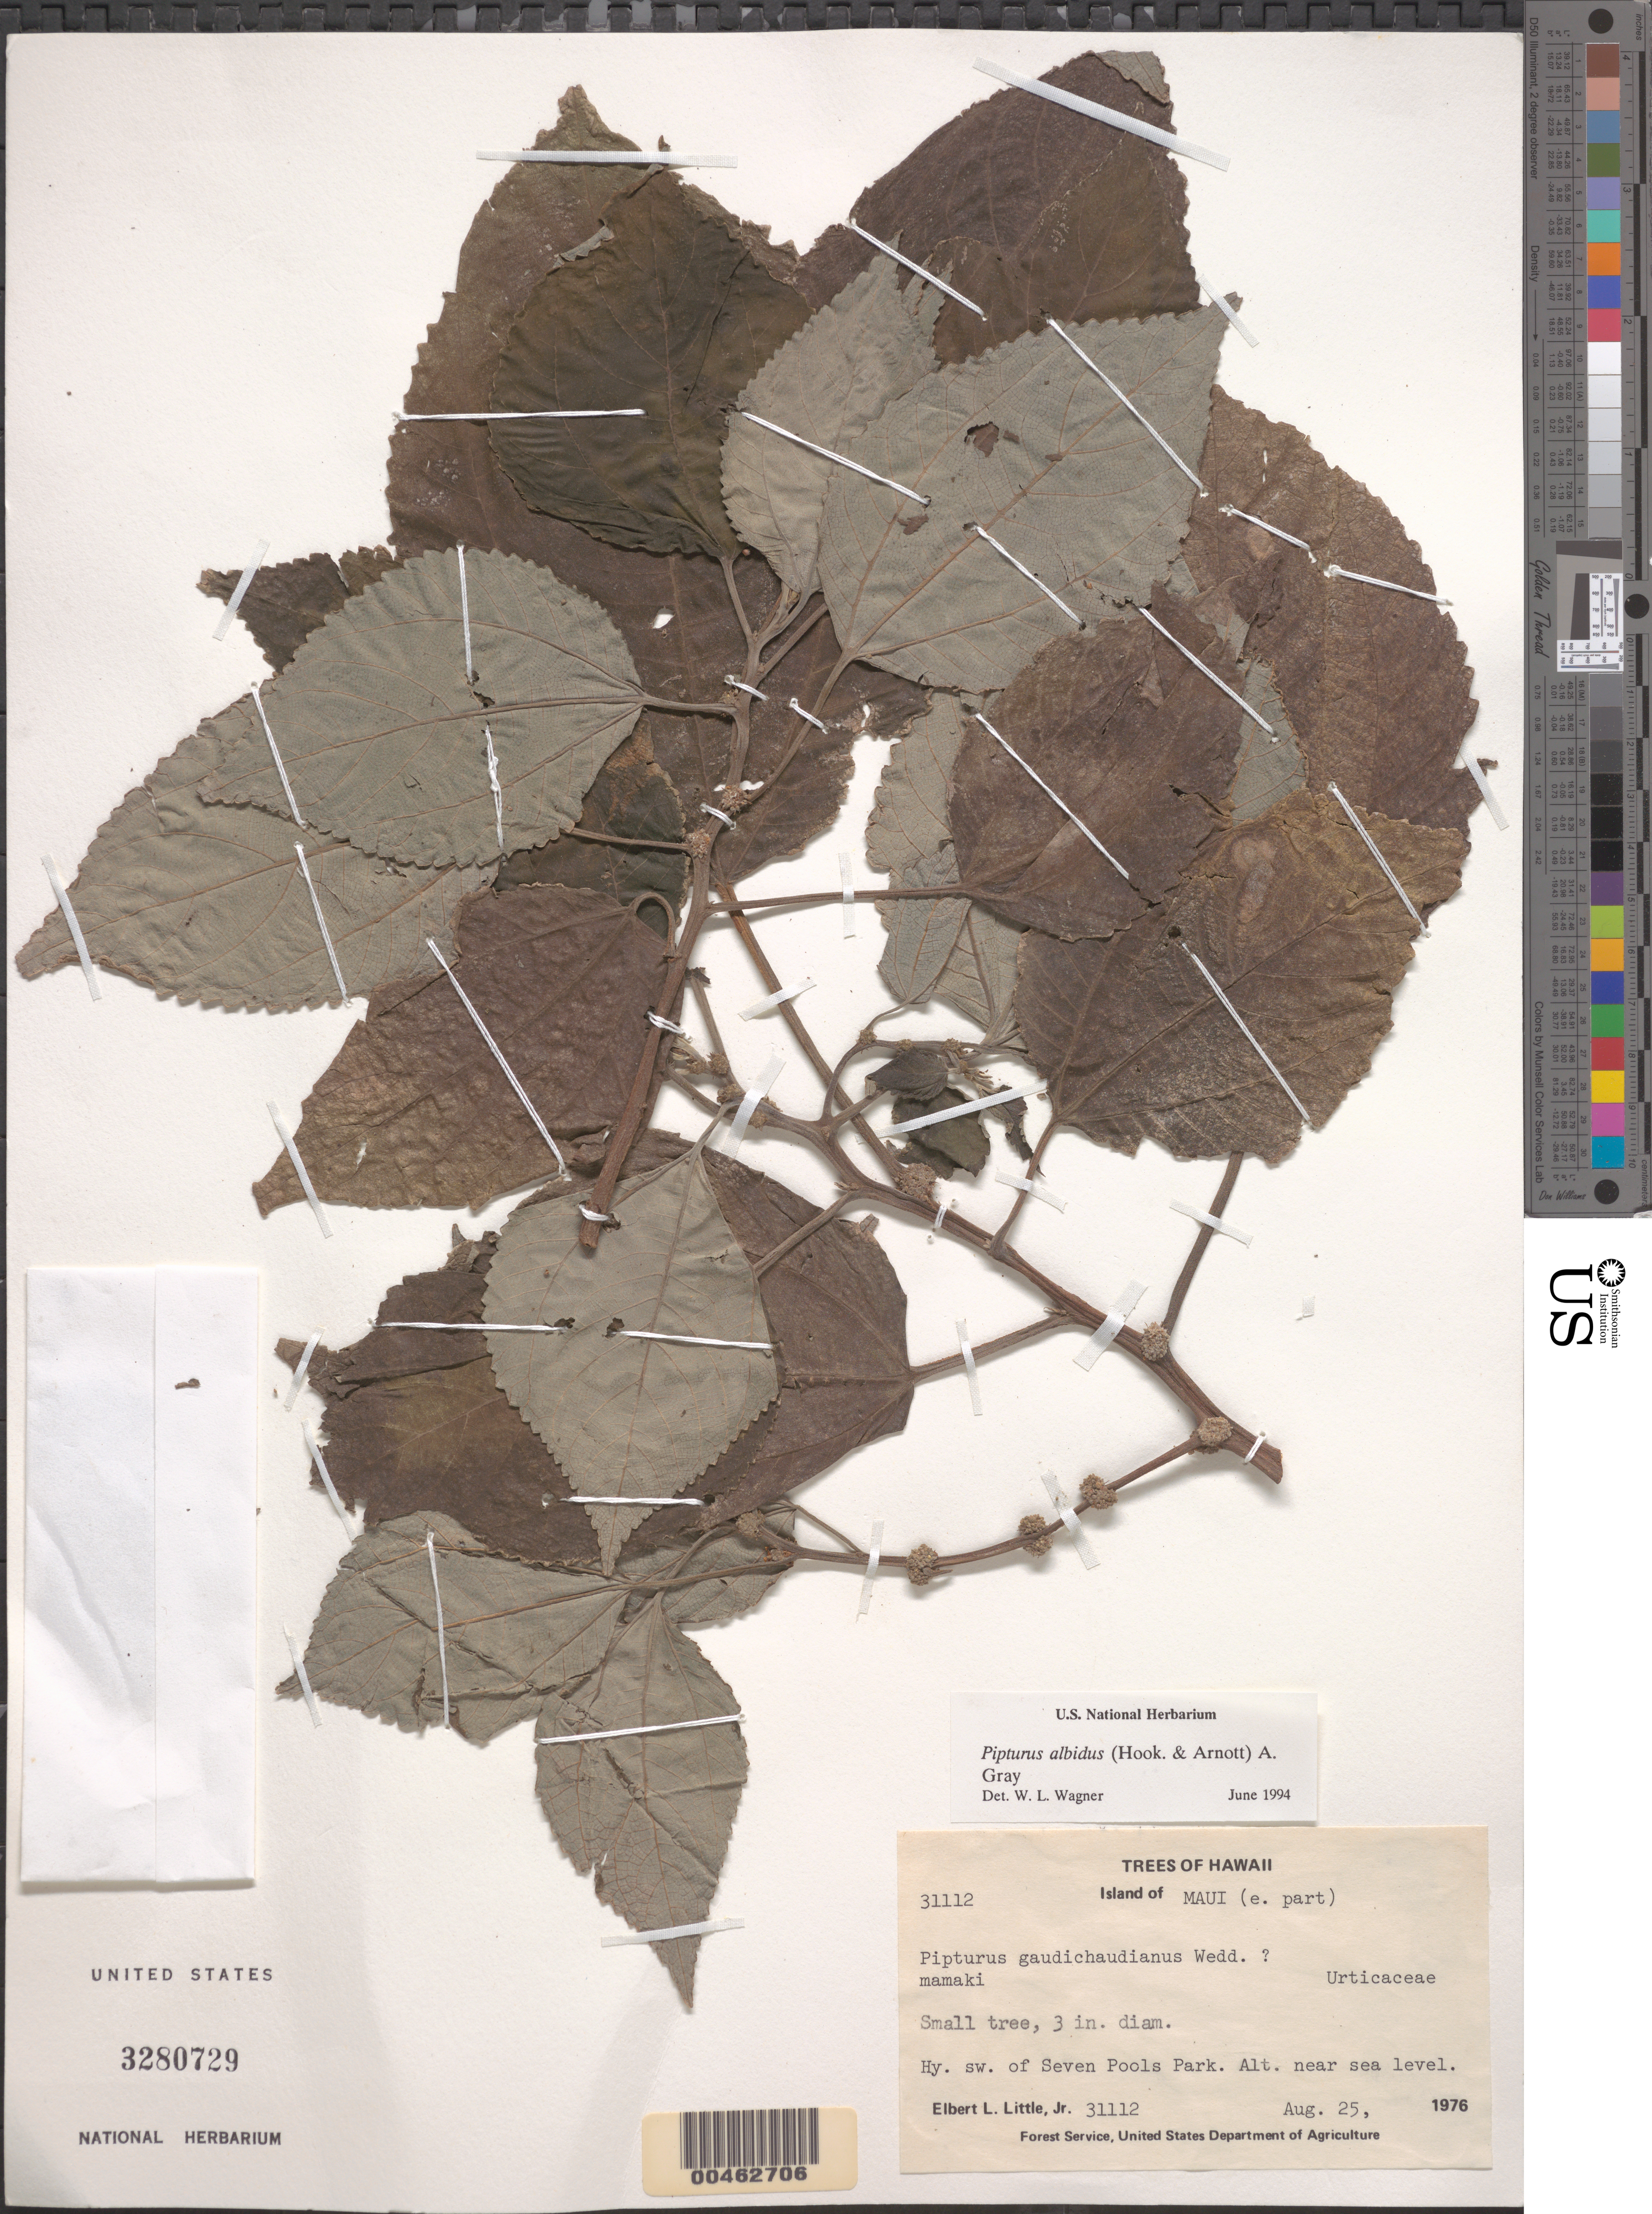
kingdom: Plantae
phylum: Tracheophyta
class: Magnoliopsida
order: Rosales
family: Urticaceae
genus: Pipturus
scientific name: Pipturus albidus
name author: (Hook. & Arn.) A. Gray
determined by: Wagner, W. L., (BOT), Smithsonian Institution - National Museum of Natural History (UNITED STATES)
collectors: E. L. Little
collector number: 31112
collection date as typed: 25 Aug 1976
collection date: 1976-08-25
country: United States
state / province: Hawaii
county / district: Maui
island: Maui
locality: E part of Maui, Hwy SW of Seven Pools Park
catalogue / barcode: US 3280729